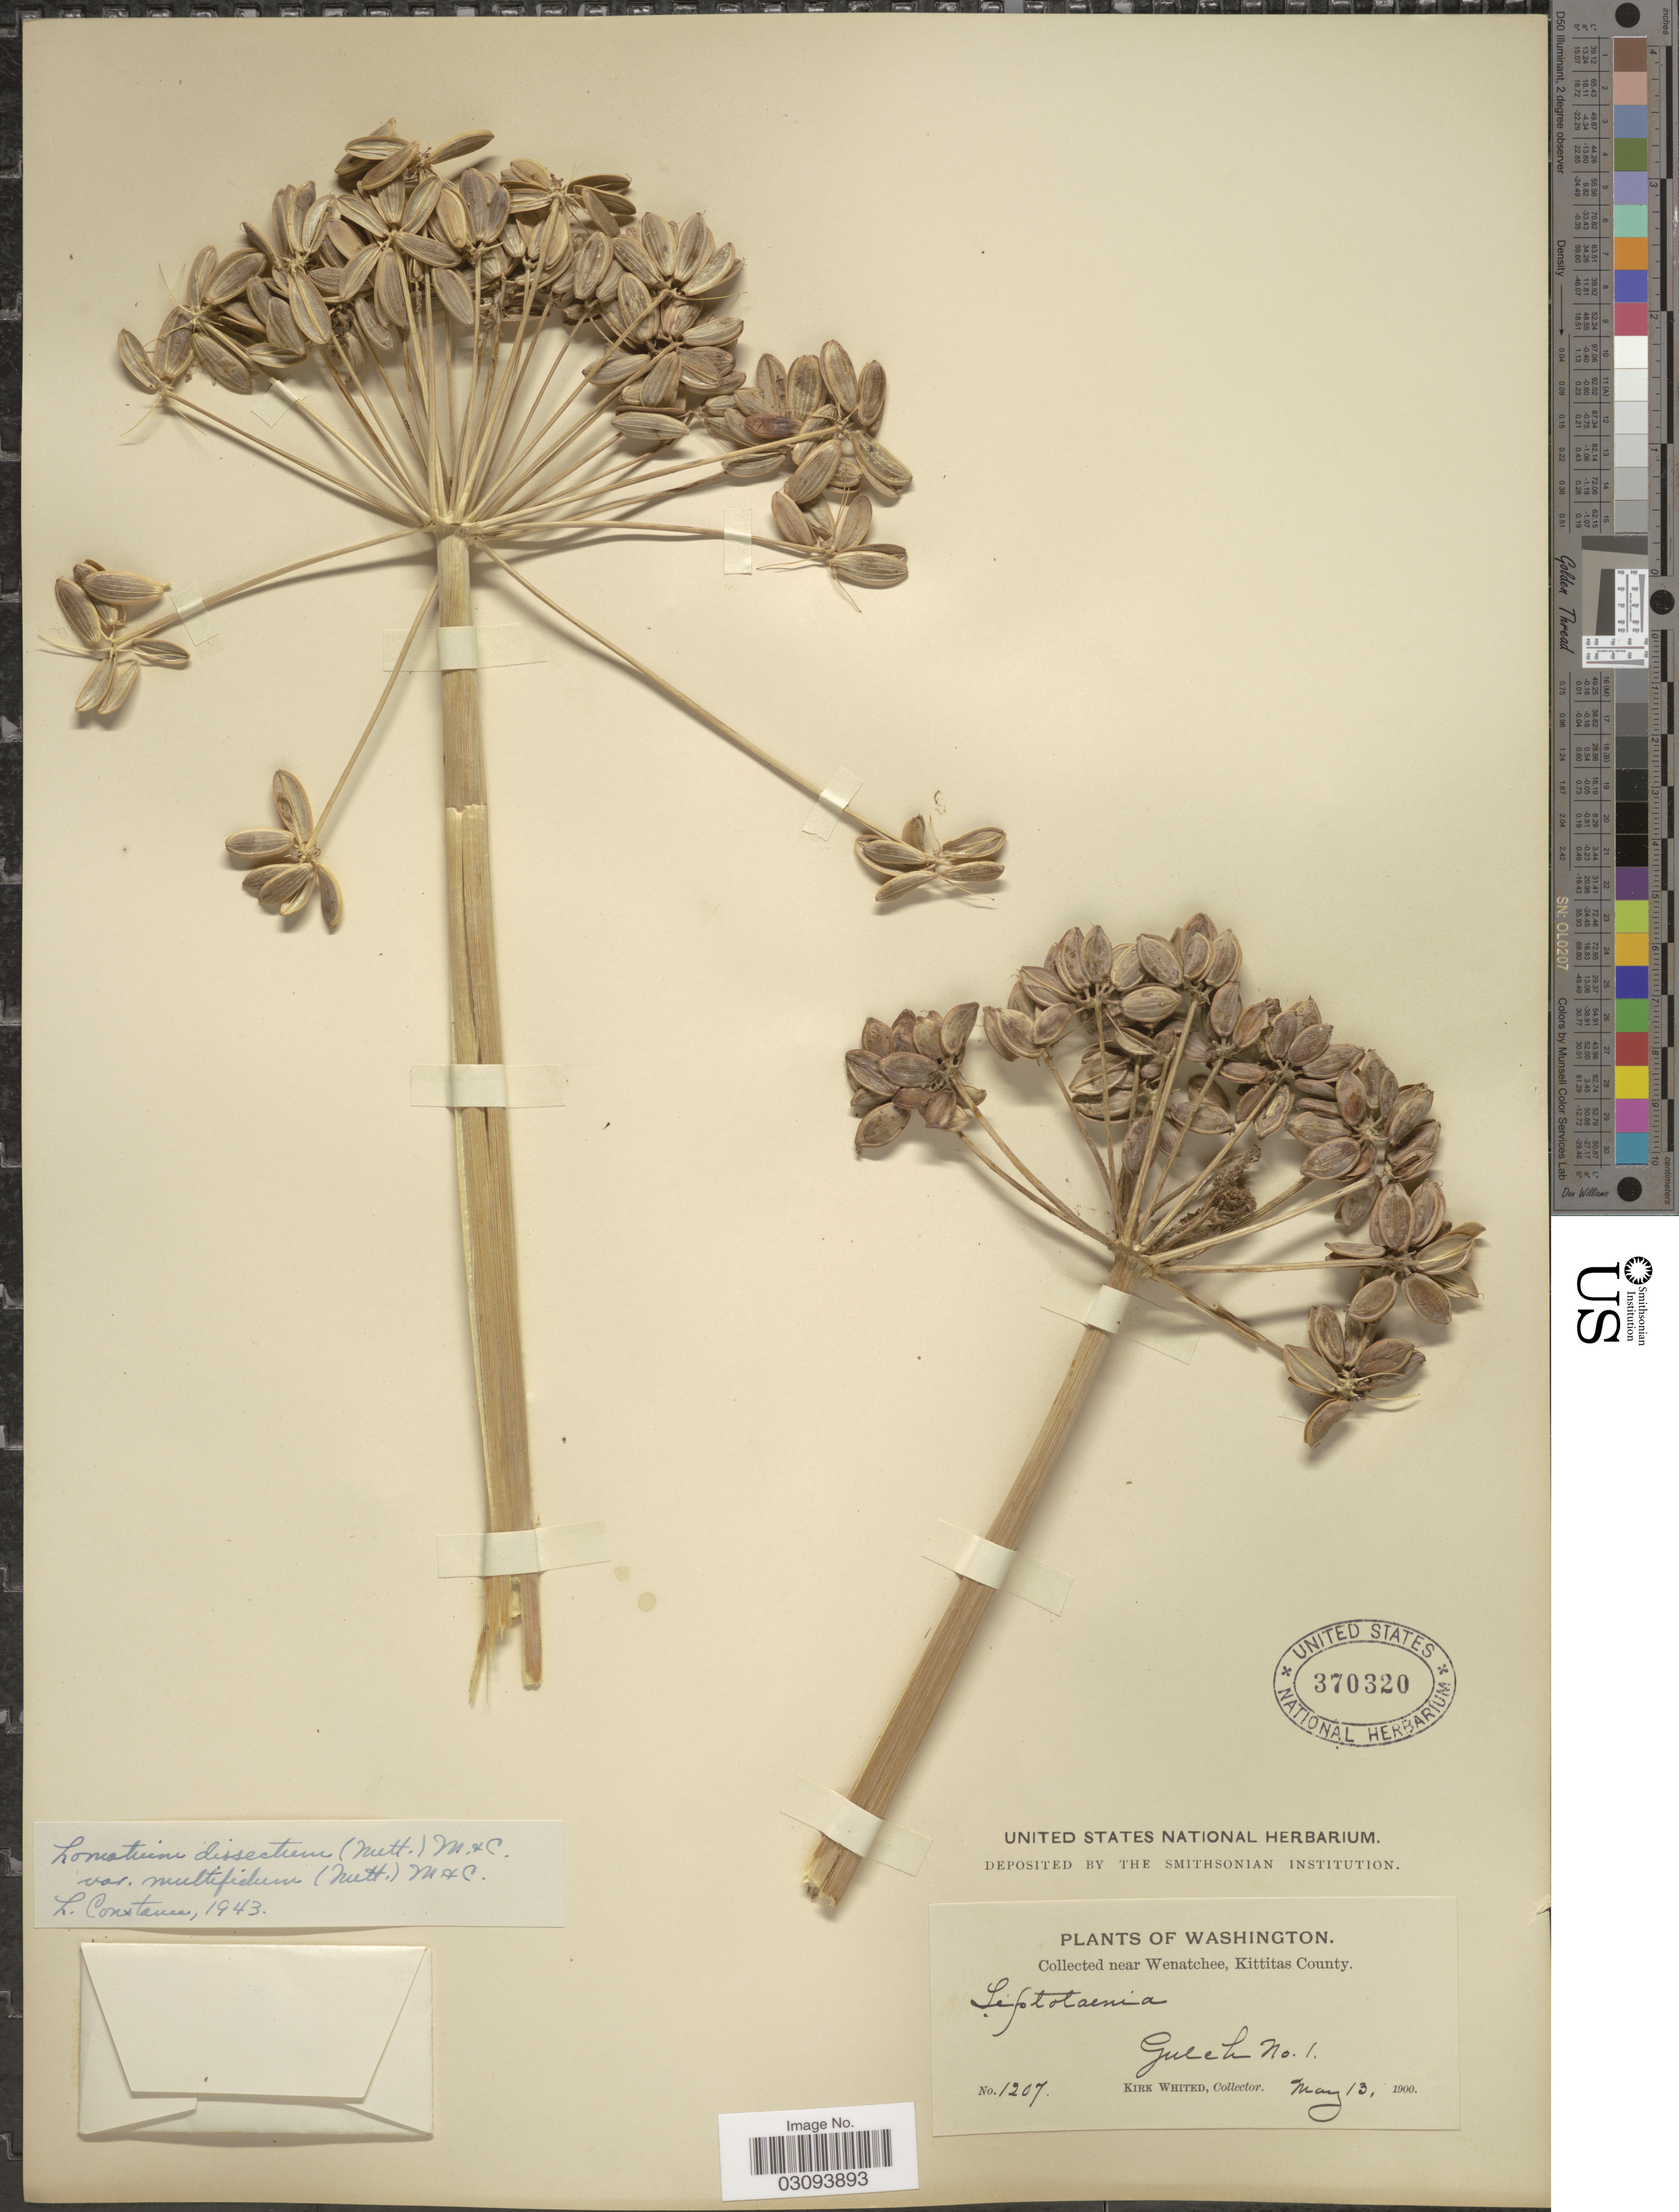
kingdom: Plantae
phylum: Tracheophyta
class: Magnoliopsida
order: Apiales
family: Apiaceae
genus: Lomatium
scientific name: Lomatium dissectum var. multifidum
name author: (Nutt.) Mathias & Constance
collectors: K. Whited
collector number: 1207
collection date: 1900-05-13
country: United States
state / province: Washington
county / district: Kittitas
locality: Near Wenatchee, Kittitas County. Gulch No. 1.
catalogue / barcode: US 370320